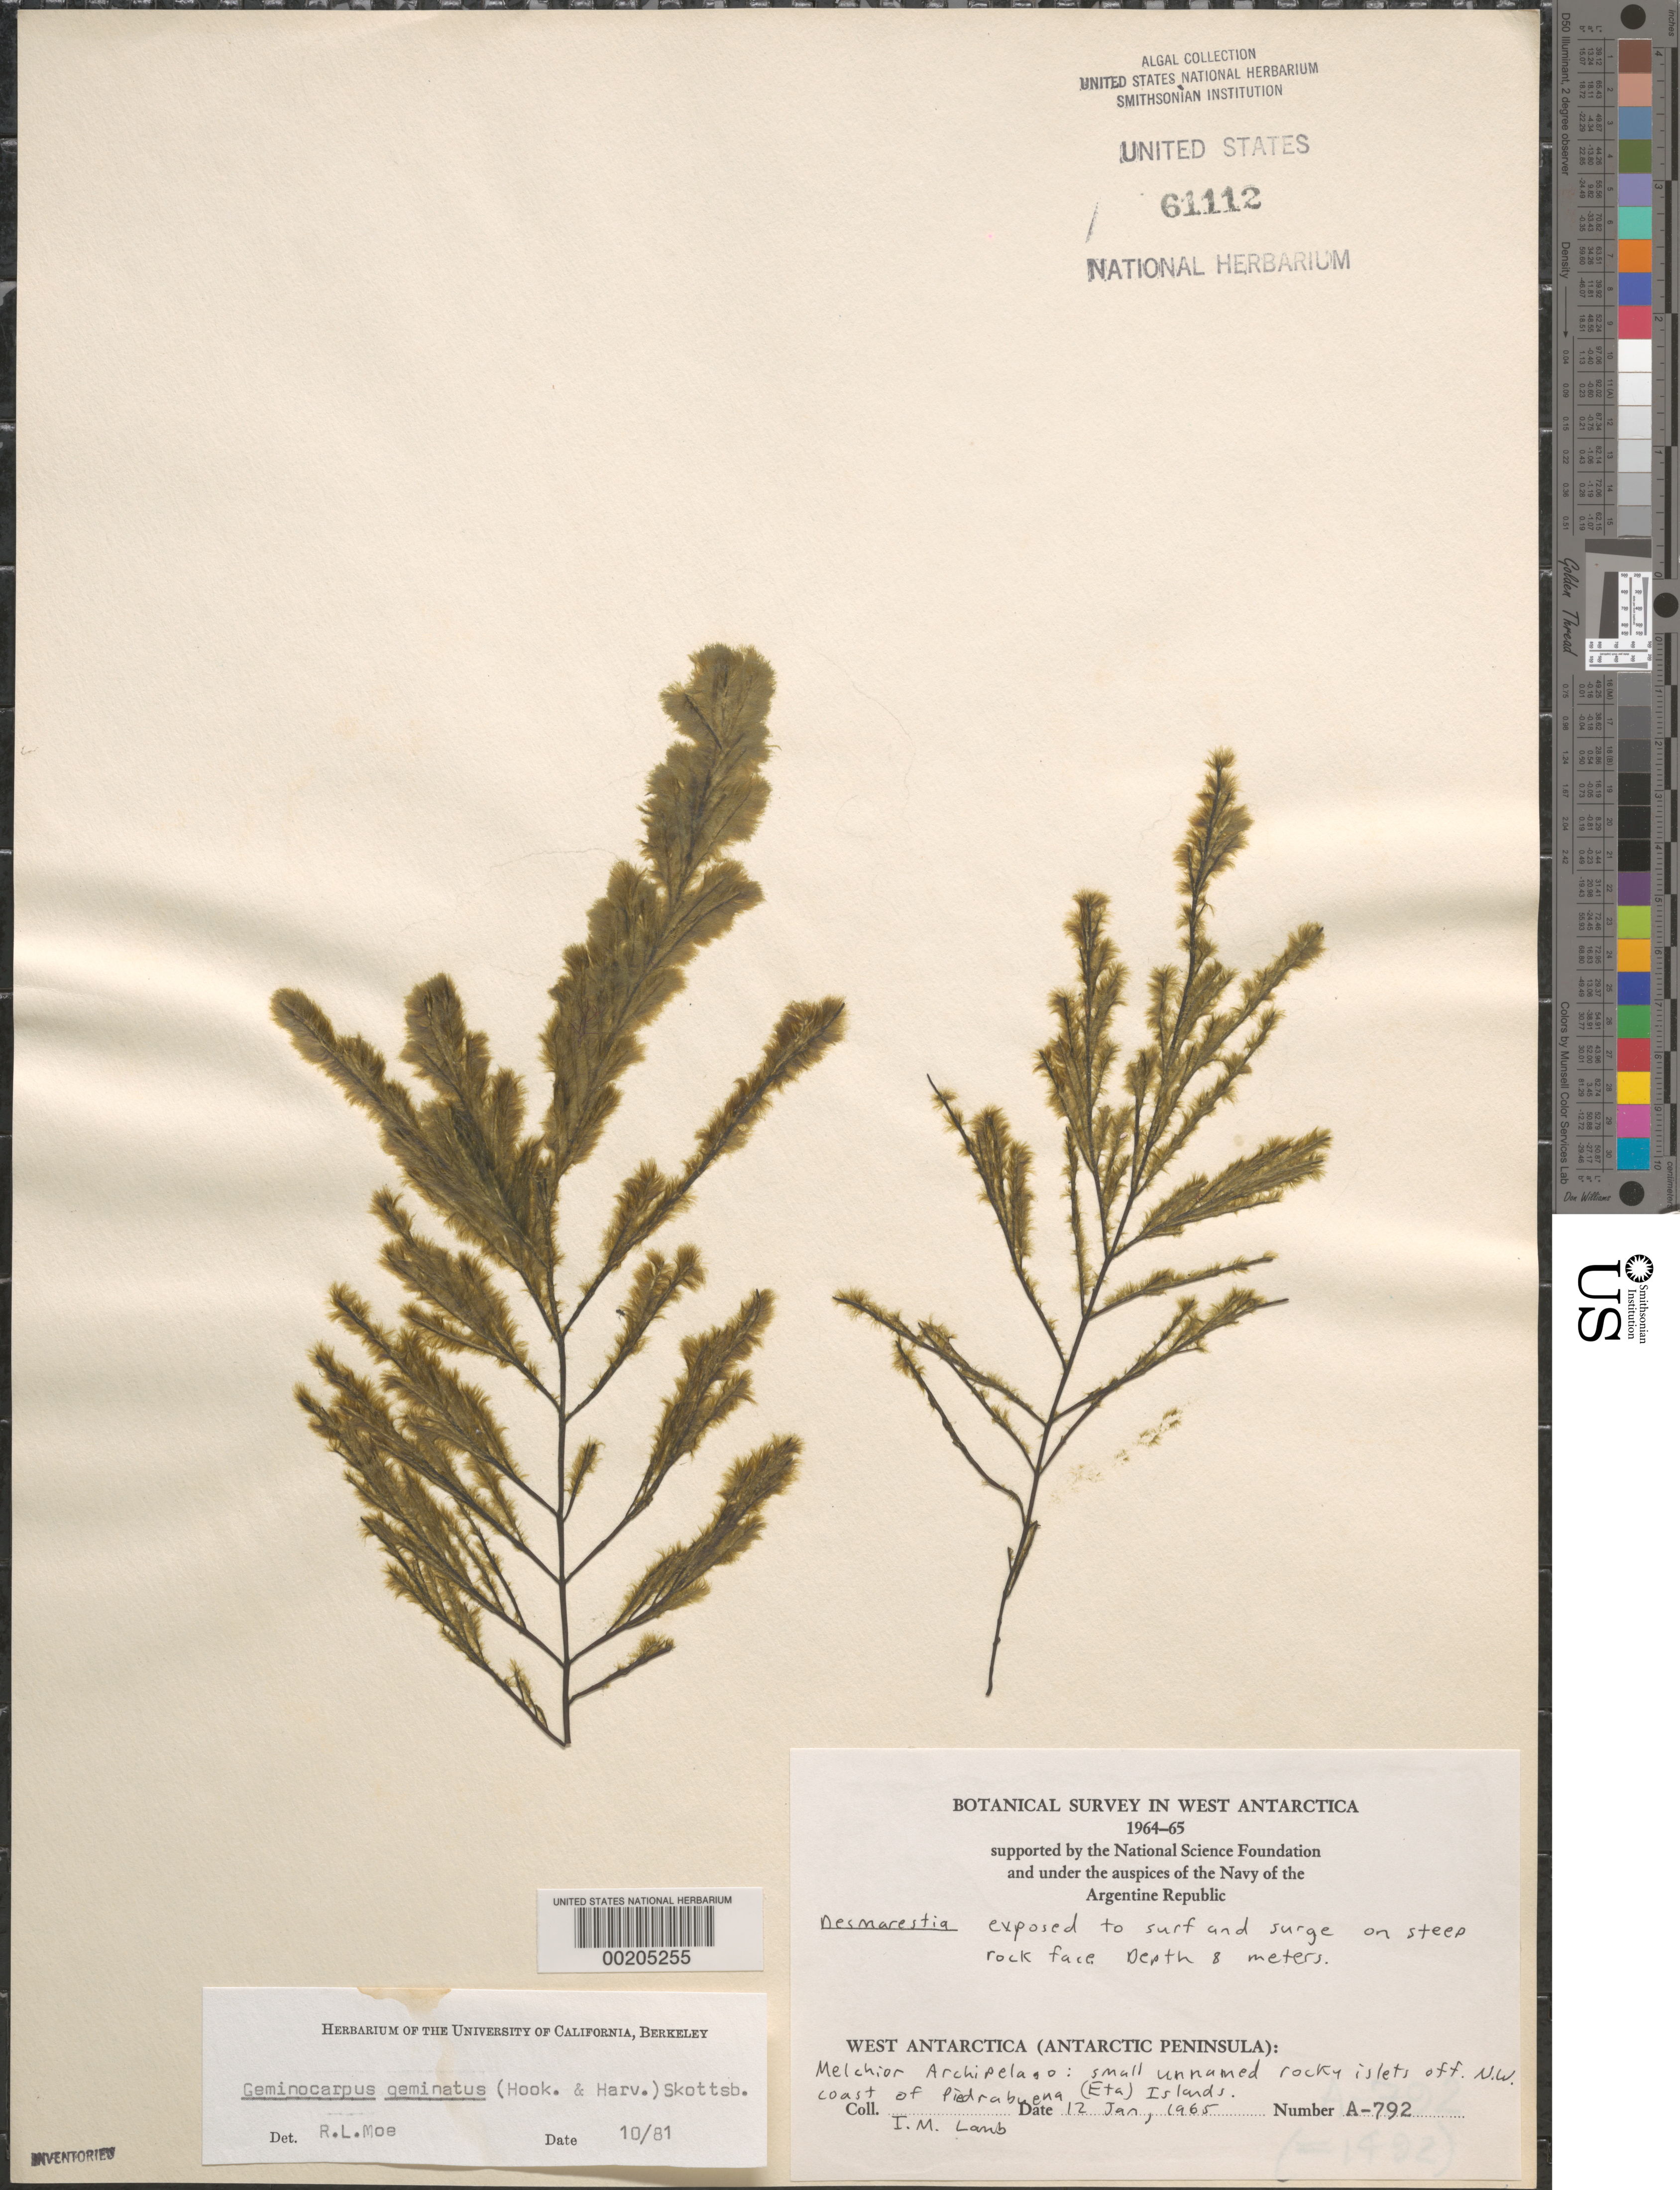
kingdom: Chromista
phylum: Ochrophyta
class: Phaeophyceae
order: Ectocarpales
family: Acinetosporaceae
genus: Geminocarpus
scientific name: Geminocarpus geminatus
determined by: Moe, R. L.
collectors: I. M. Lamb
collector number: A-792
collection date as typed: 12 Jan 1965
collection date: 1965-01-12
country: Antarctica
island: Melchior Islands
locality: Rocky Islets off Eta Island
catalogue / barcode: US 61112